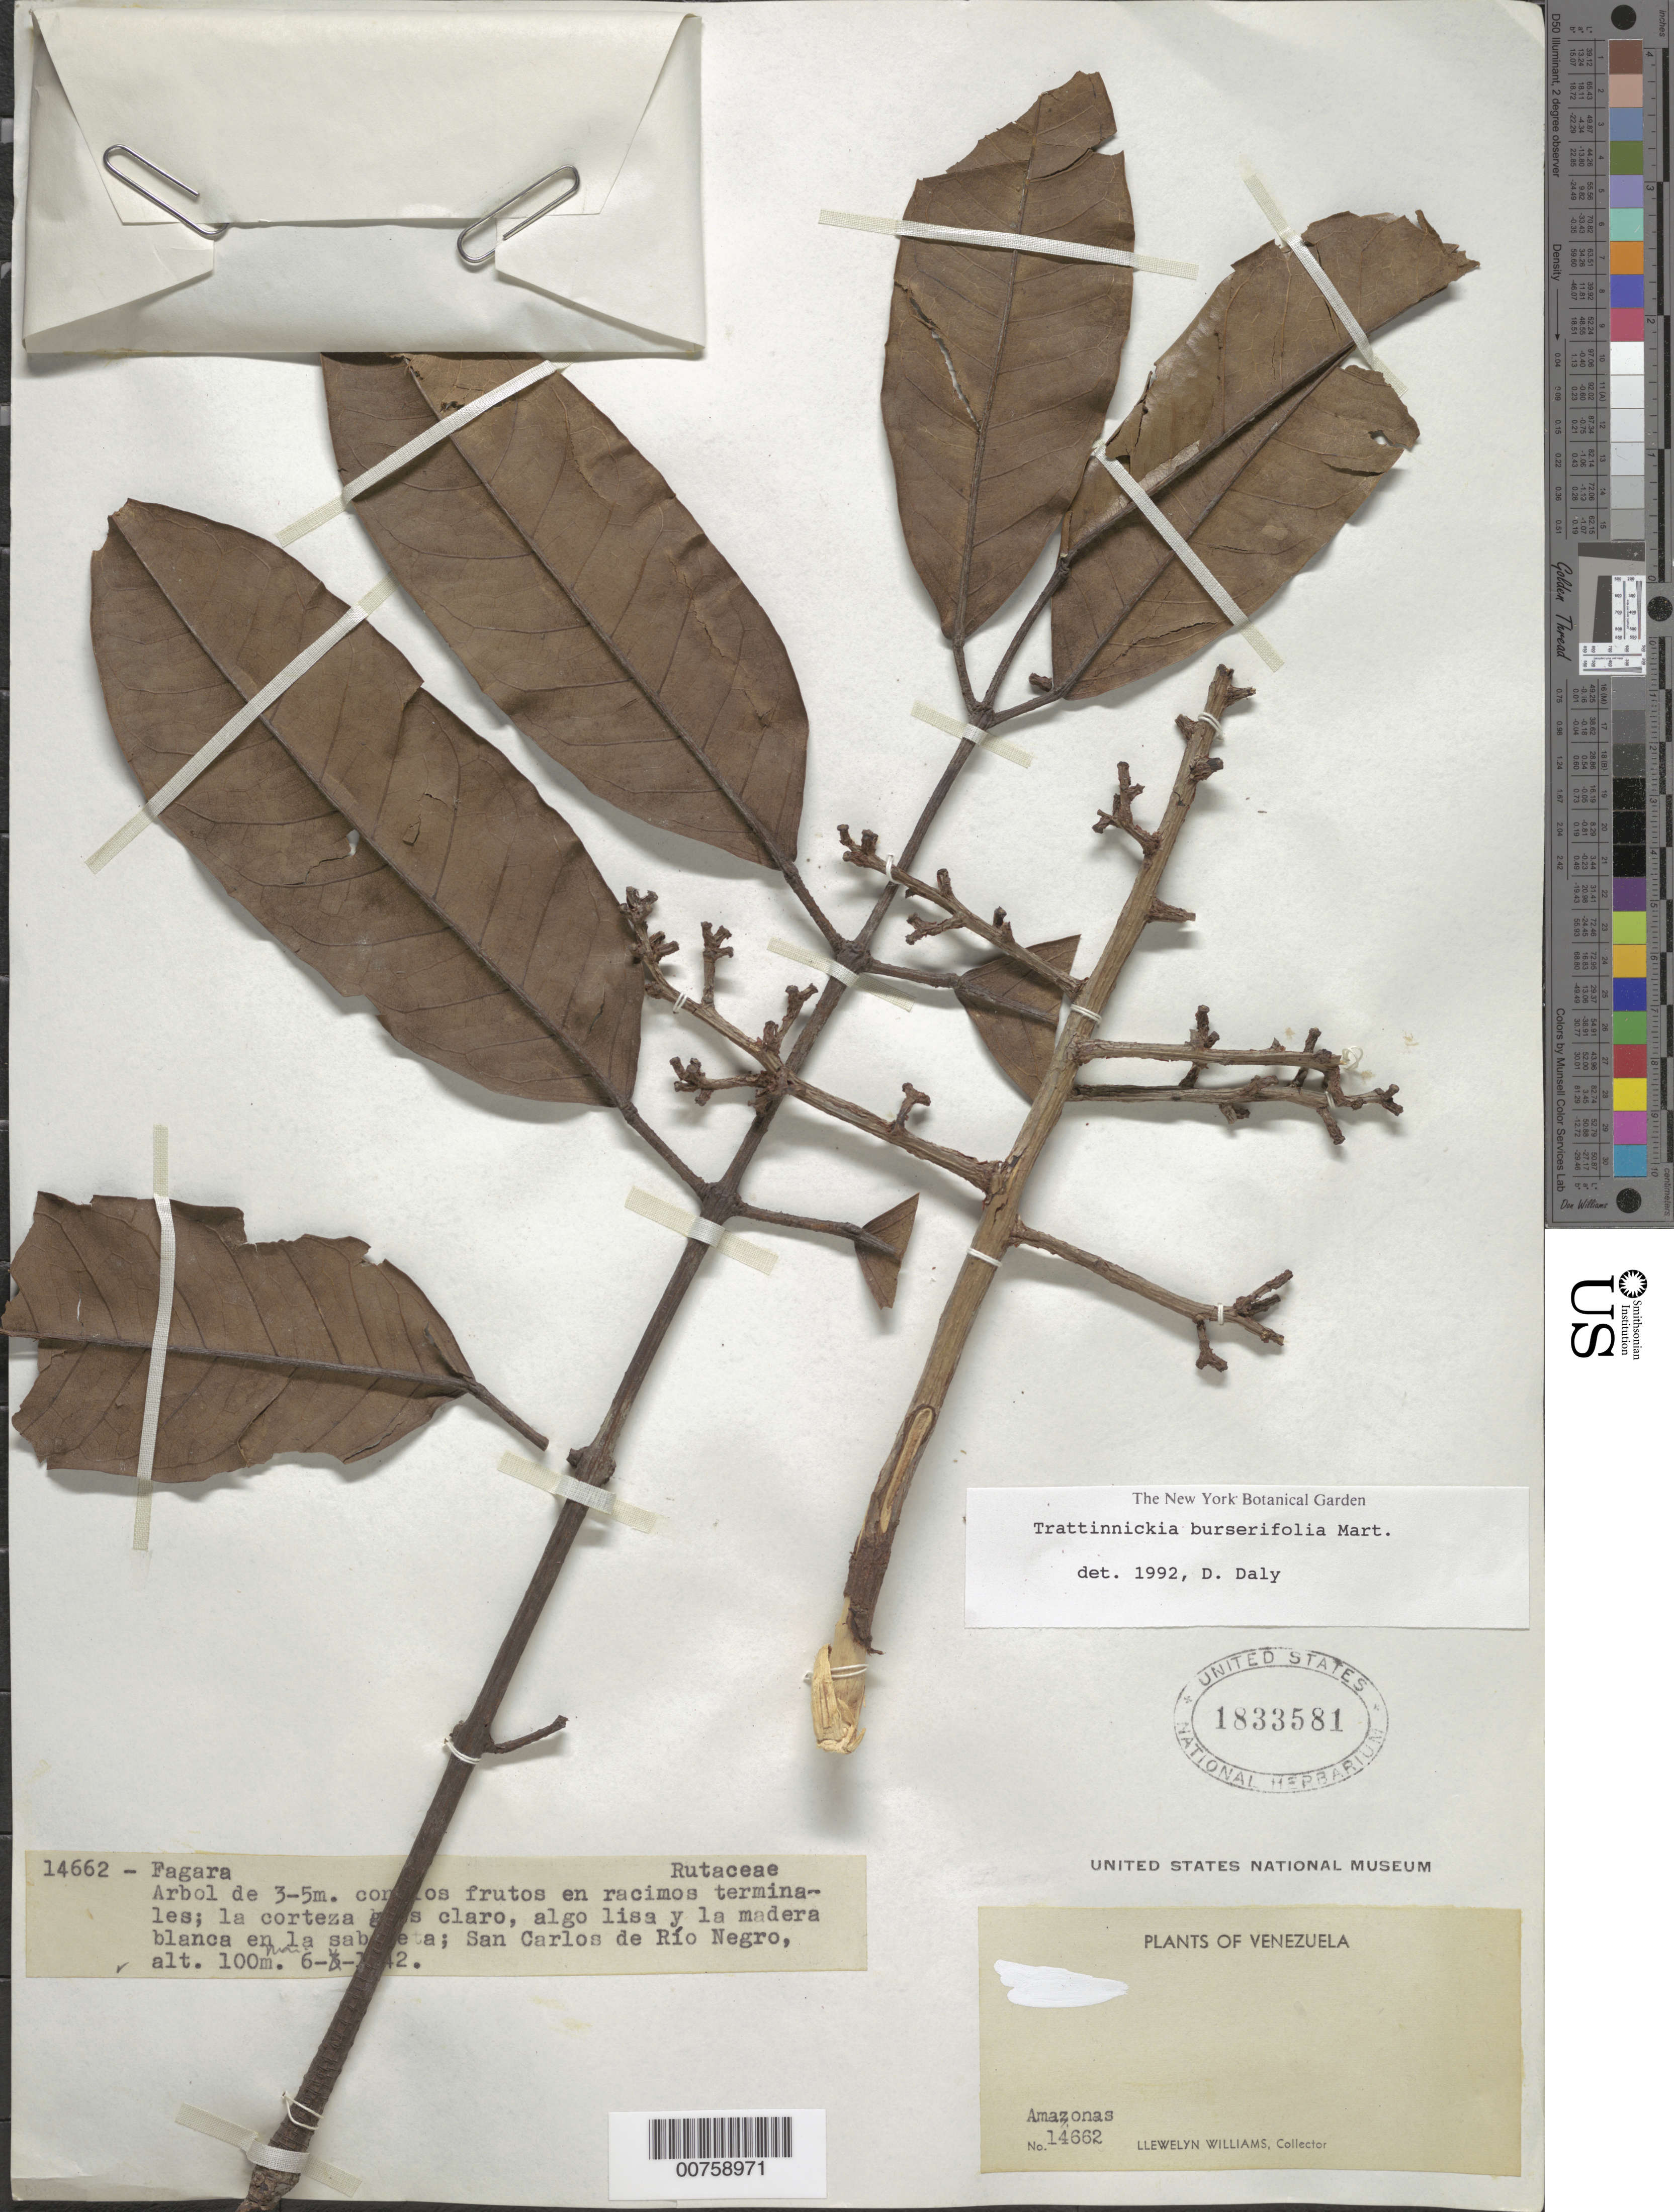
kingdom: Plantae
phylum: Tracheophyta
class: Magnoliopsida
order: Sapindales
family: Burseraceae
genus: Trattinnickia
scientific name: Trattinnickia burserifolia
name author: Mart.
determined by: Daly, D. C.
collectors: Ll. Williams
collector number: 14662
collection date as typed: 6-Mar-42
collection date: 1942-03-06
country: Venezuela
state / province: Amazonas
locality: San Carlos de Río Negro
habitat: Sabaneta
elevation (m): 100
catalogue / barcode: US 1833581